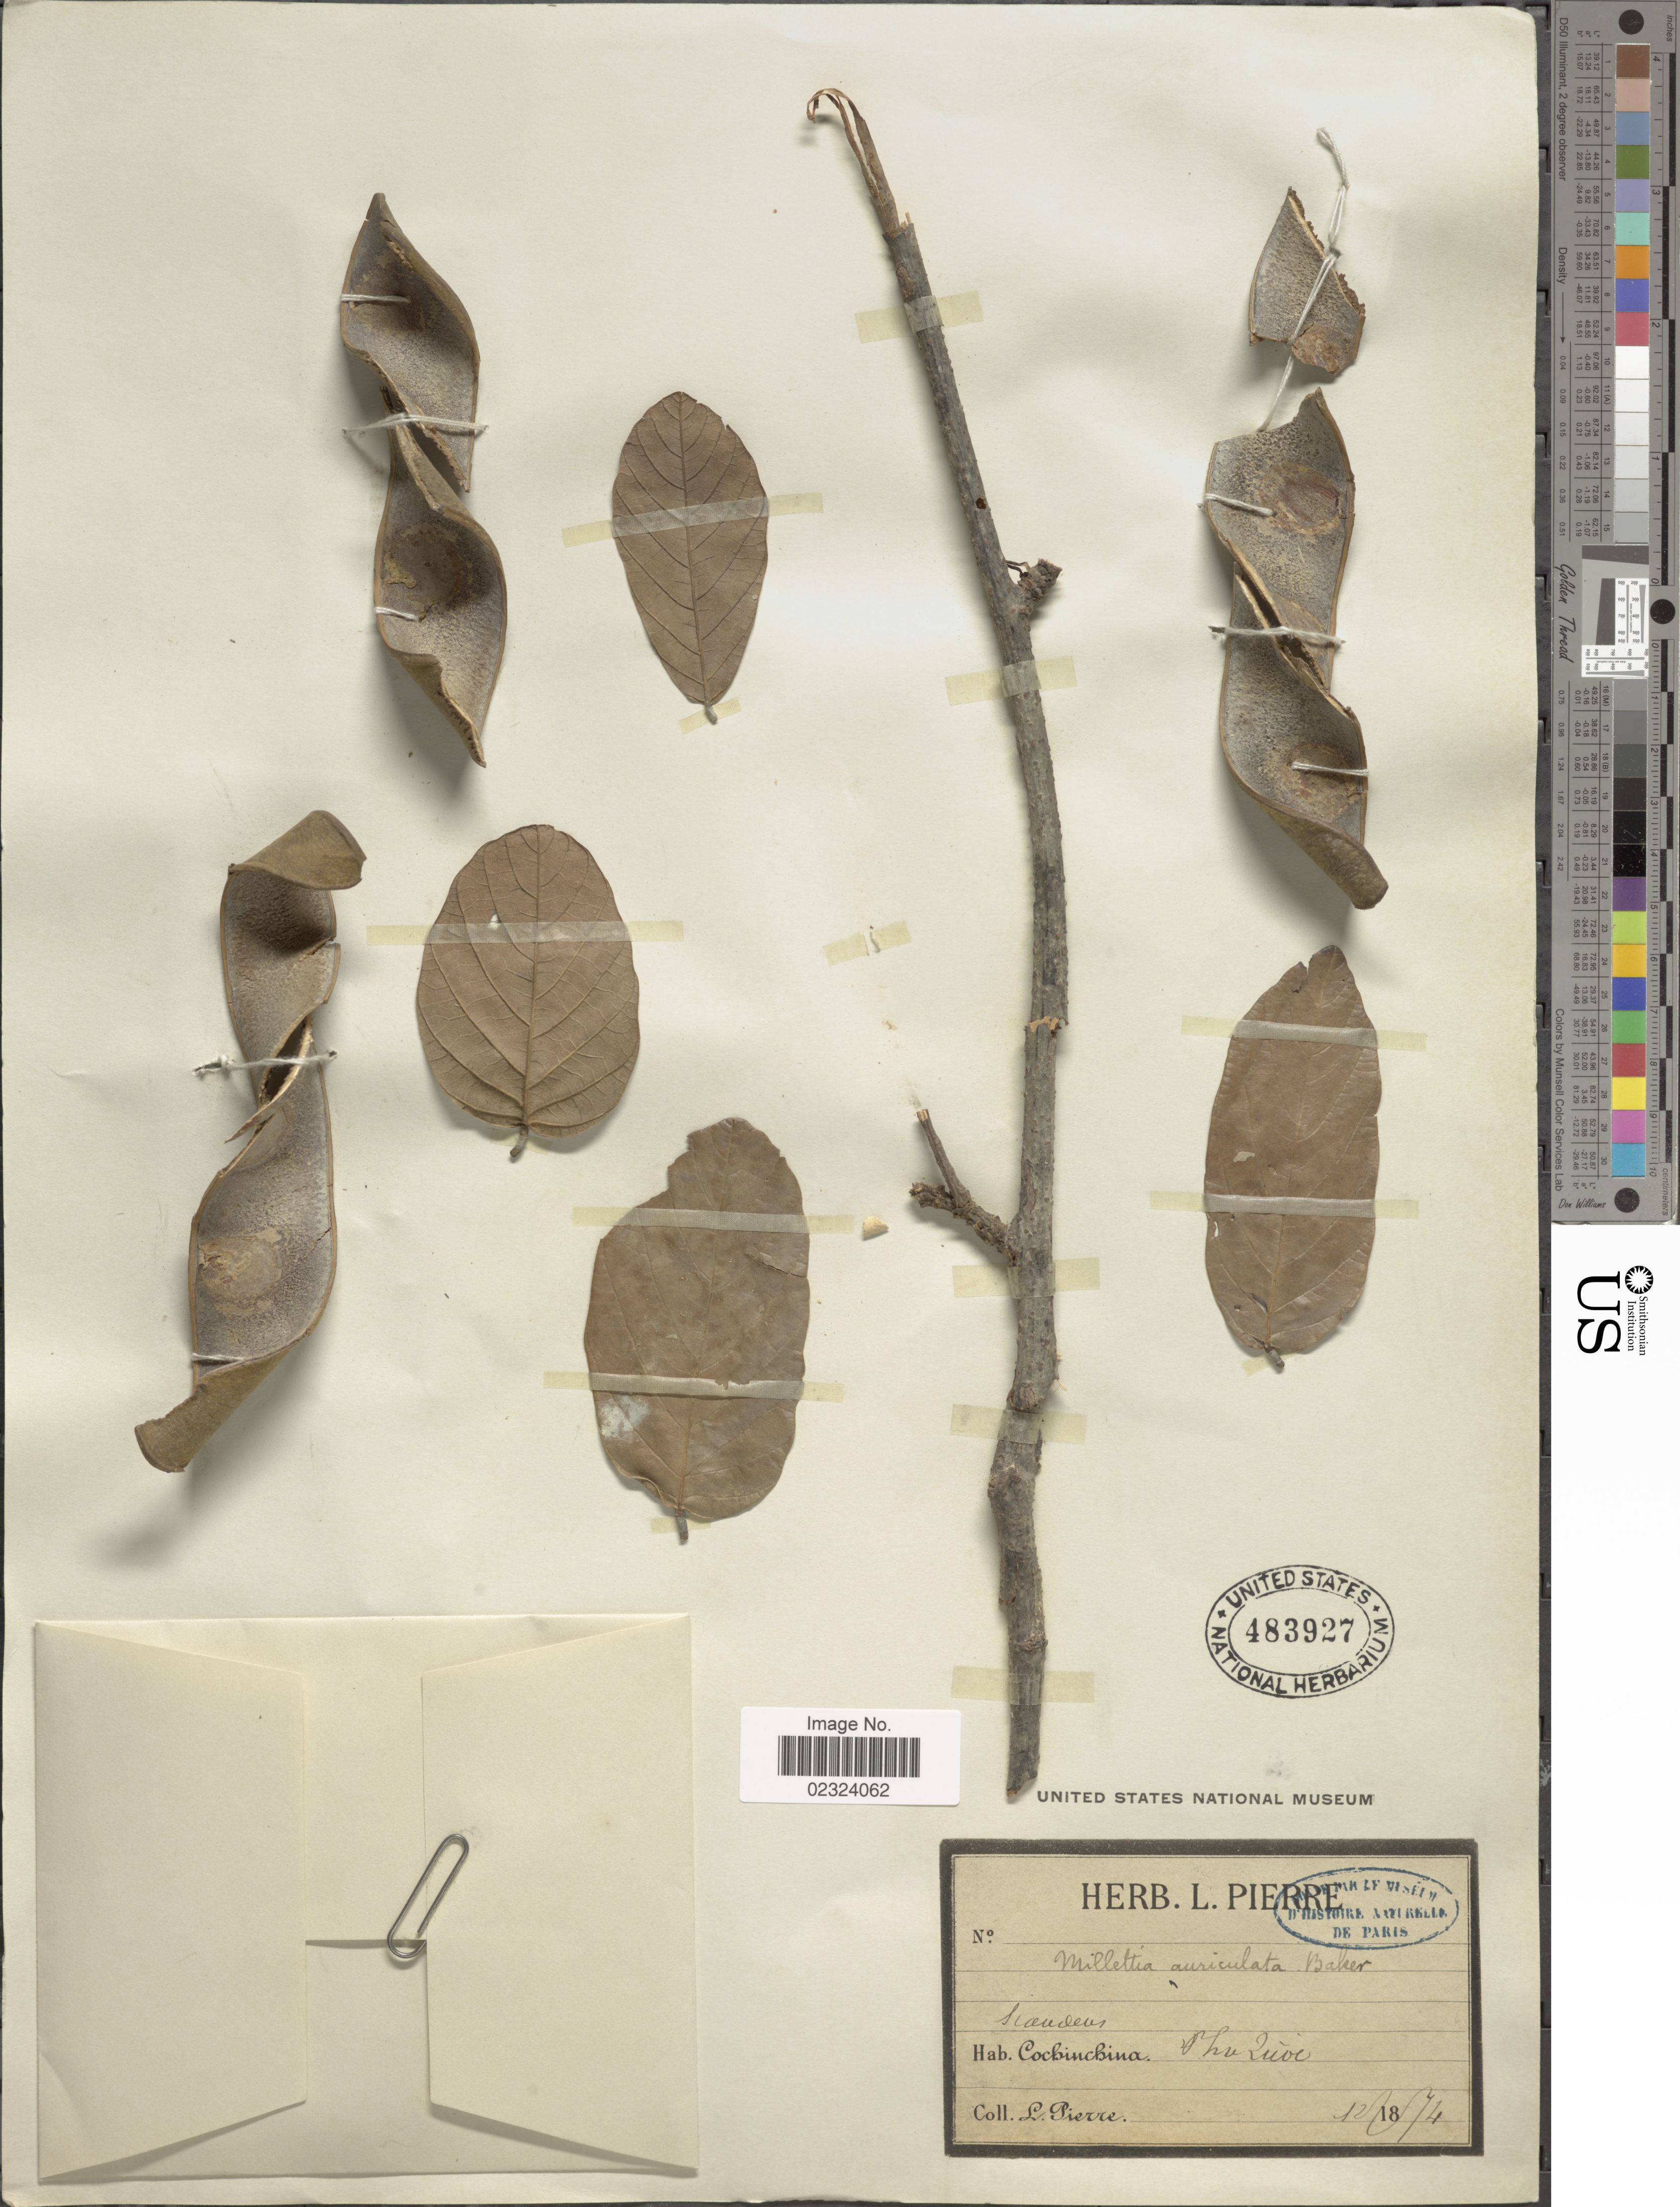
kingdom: Plantae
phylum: Tracheophyta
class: Magnoliopsida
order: Fabales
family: Fabaceae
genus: Millettia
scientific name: Millettia auriculata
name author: Baker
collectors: L. Pierre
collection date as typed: Transcribed d/m/y: 18/12/74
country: Vietnam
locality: Cohinchina. Phu Zuie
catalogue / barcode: US 483927